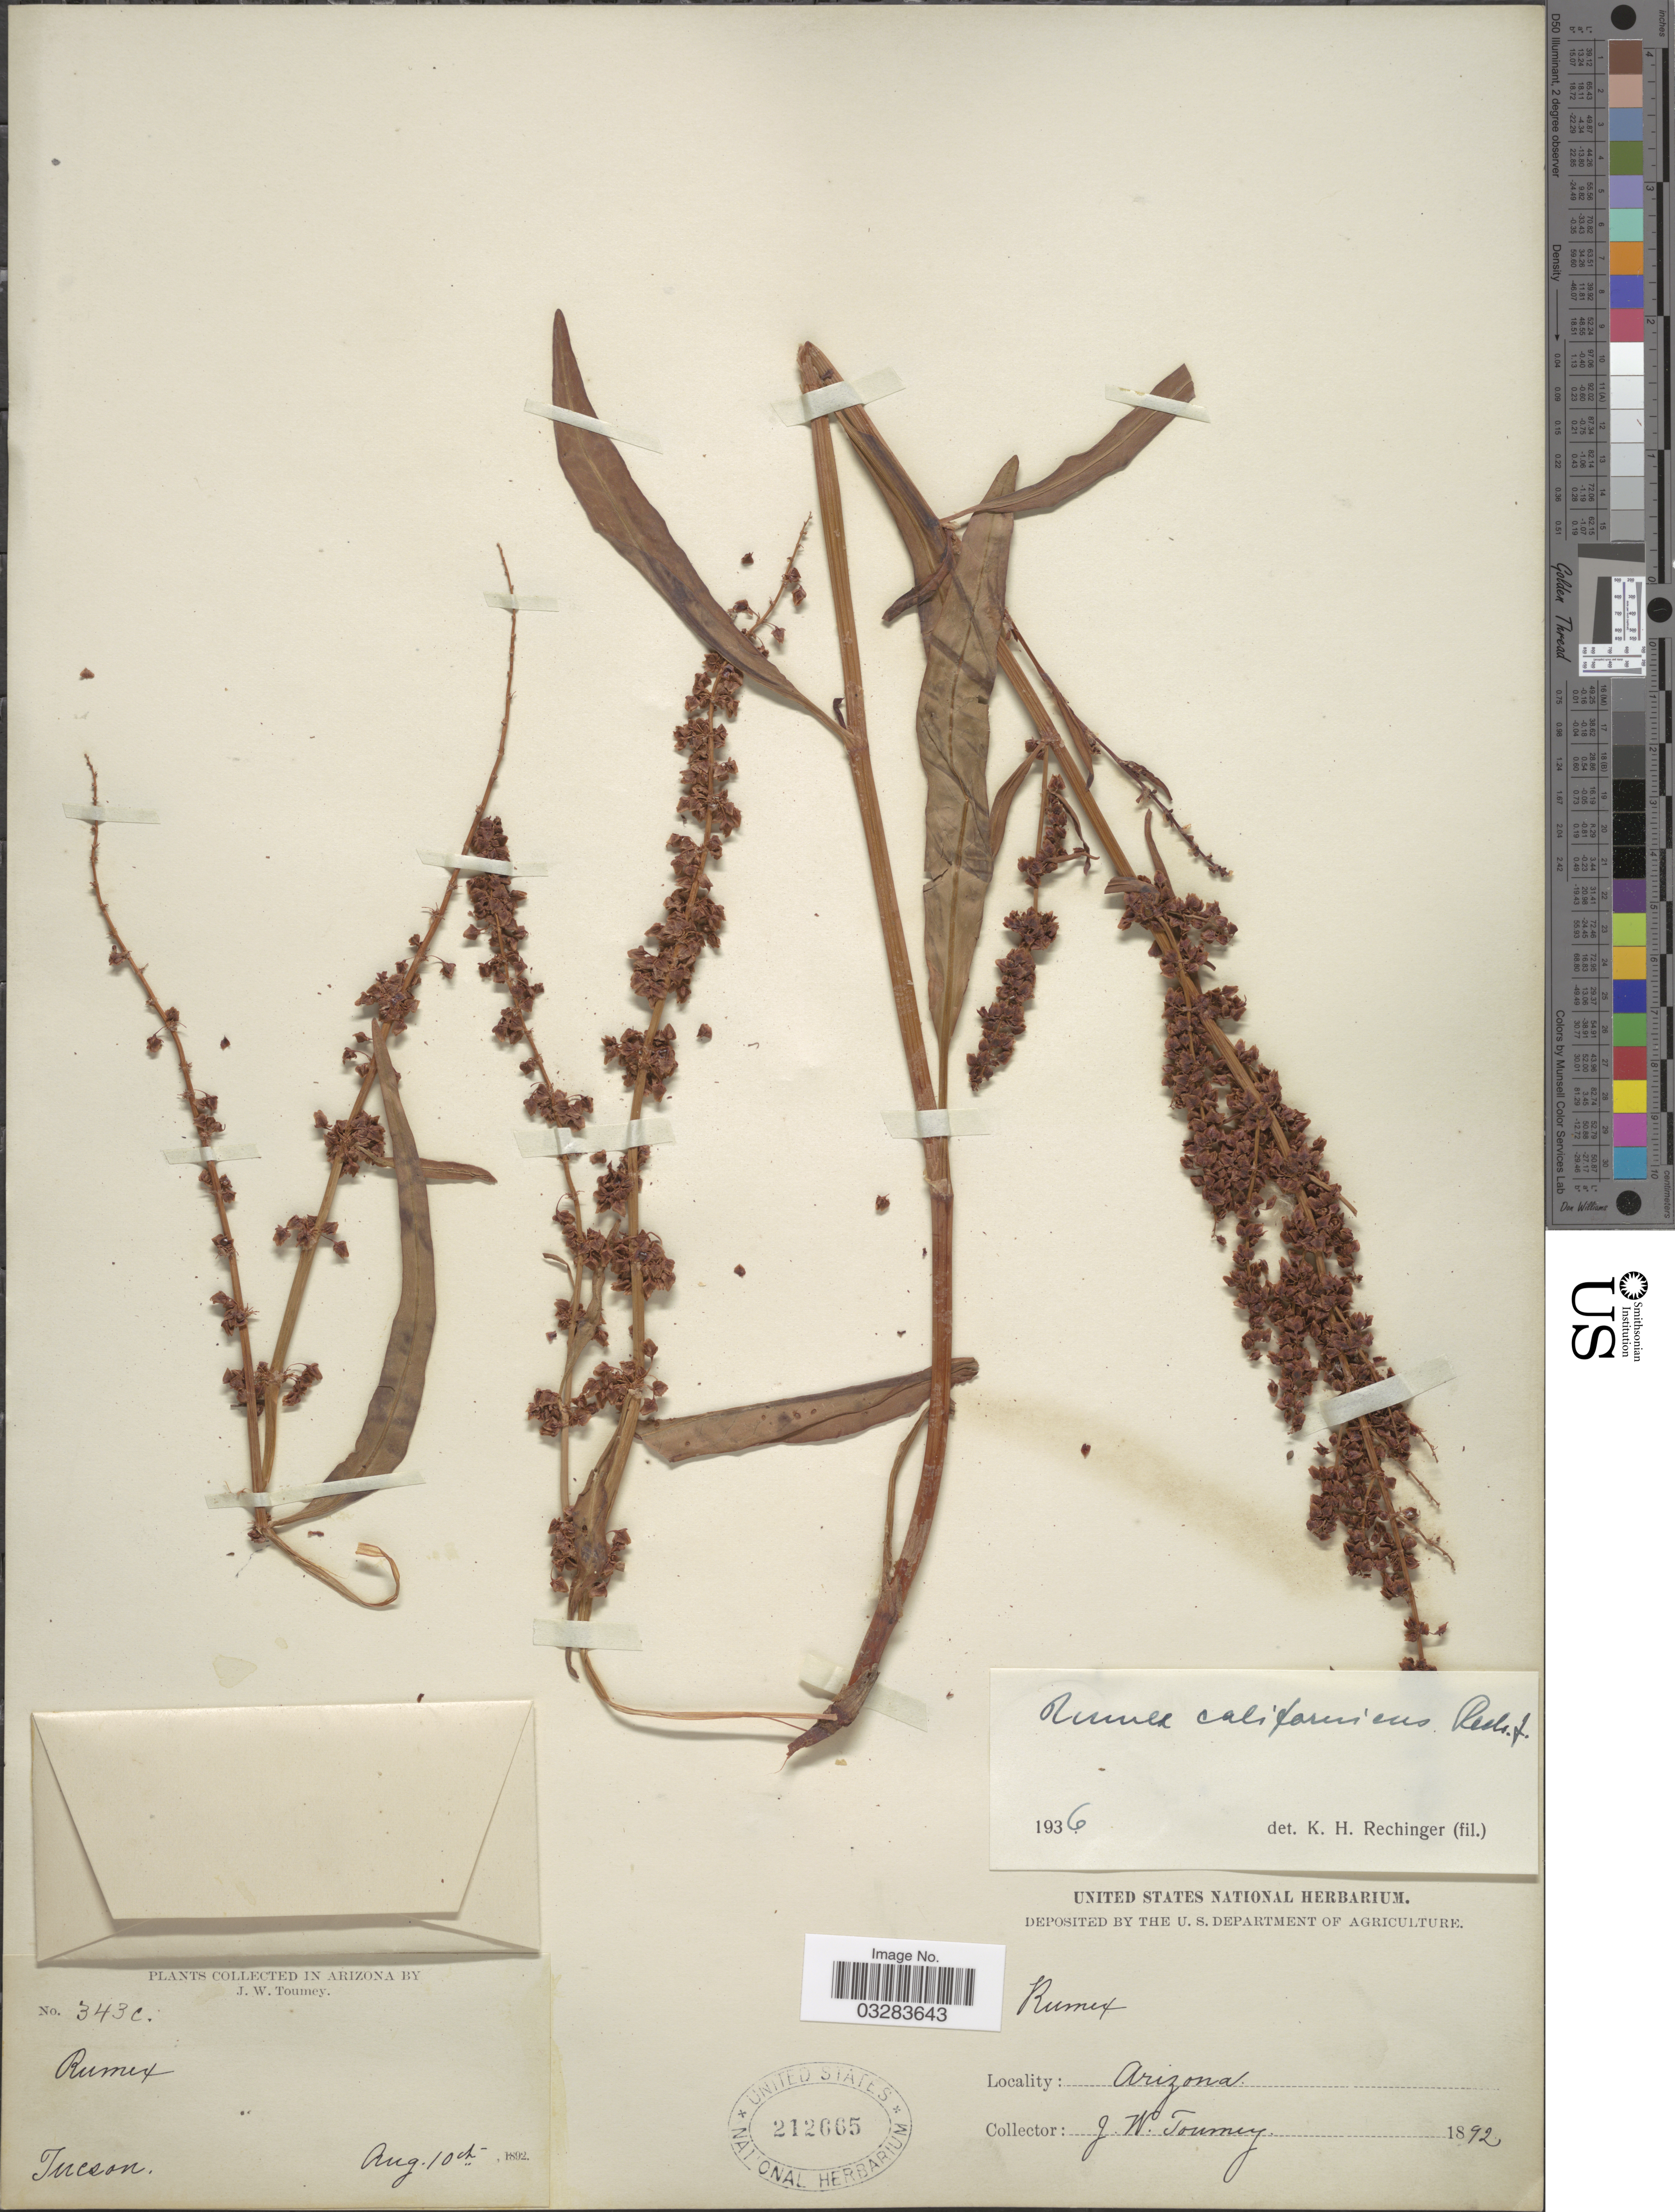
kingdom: Plantae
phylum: Tracheophyta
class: Magnoliopsida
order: Caryophyllales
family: Polygonaceae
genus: Rumex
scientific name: Rumex californicus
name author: Rech. f.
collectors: J. W. Toumey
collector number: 343c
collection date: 1892-08-10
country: United States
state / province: Arizona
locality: Tucson.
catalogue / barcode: US 212665